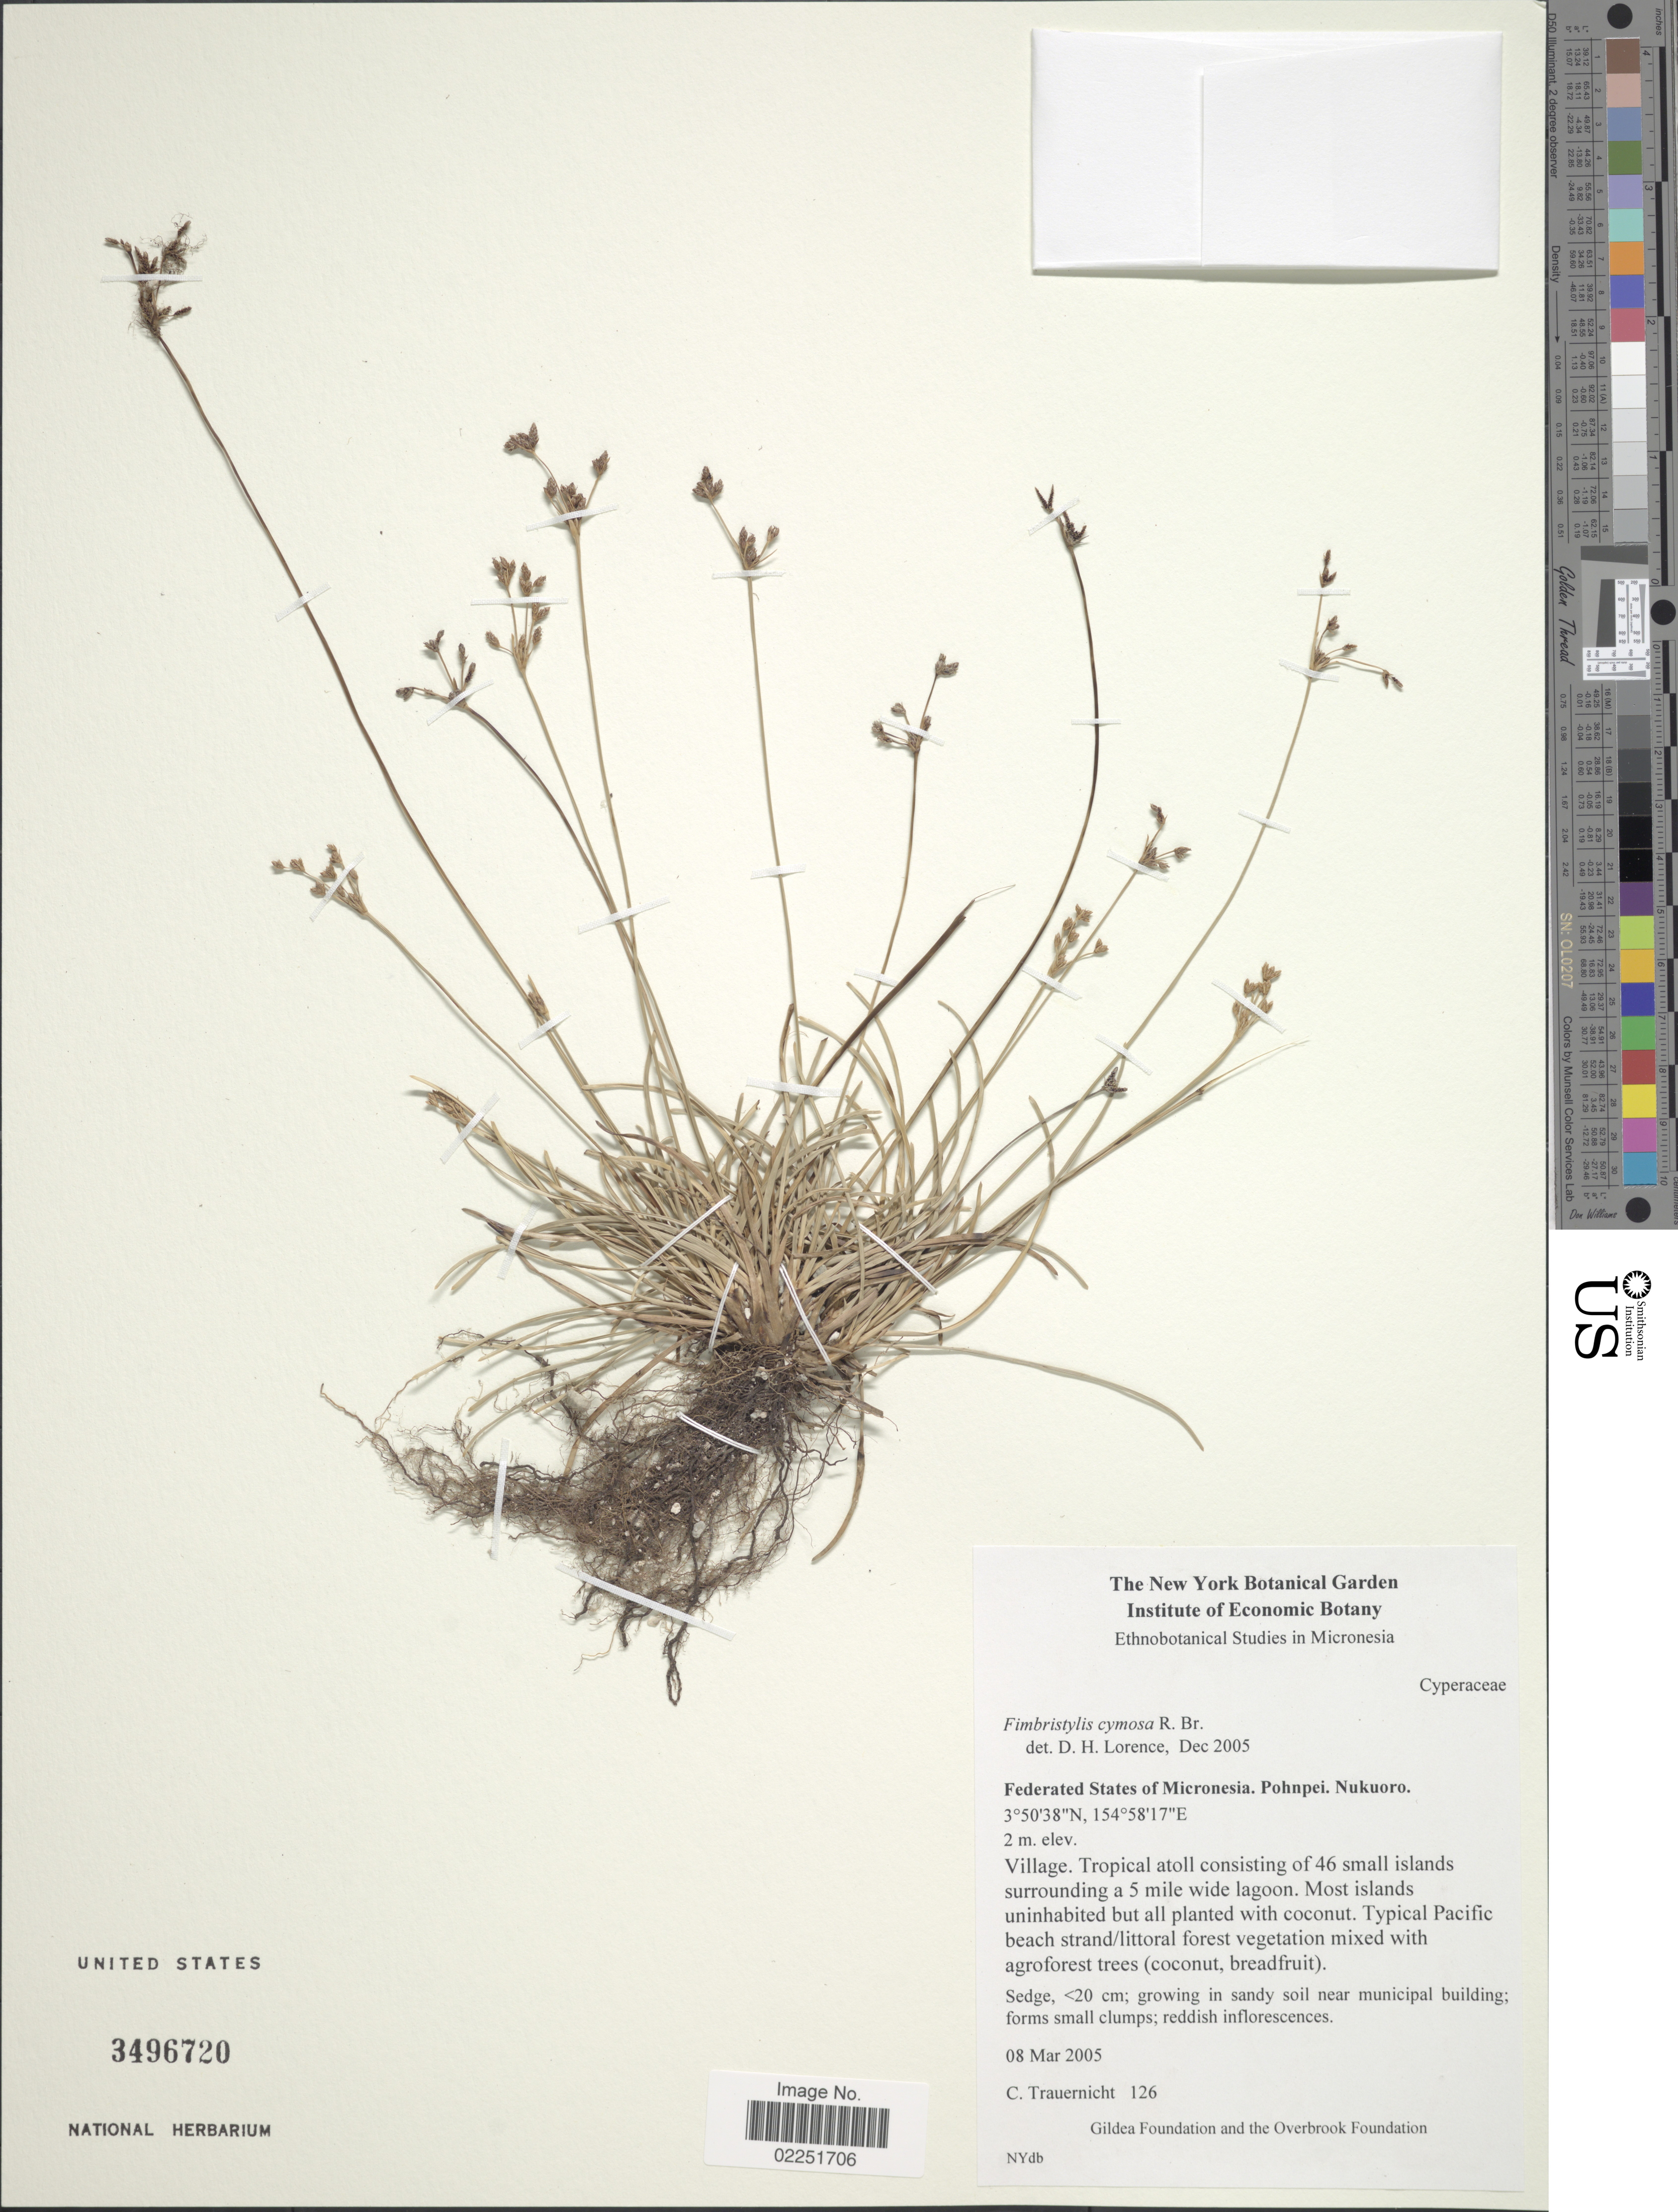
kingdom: Plantae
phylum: Tracheophyta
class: Liliopsida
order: Poales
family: Cyperaceae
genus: Fimbristylis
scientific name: Fimbristylis cymosa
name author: R. Br.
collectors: C. Trauernicht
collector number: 126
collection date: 2005-03-08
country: Micronesia, Federated States of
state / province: Pohnpei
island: Nukuoro Atoll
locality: Pohnpei, Nukuoro. village. Tropical atoll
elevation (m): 2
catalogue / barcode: US 3496720